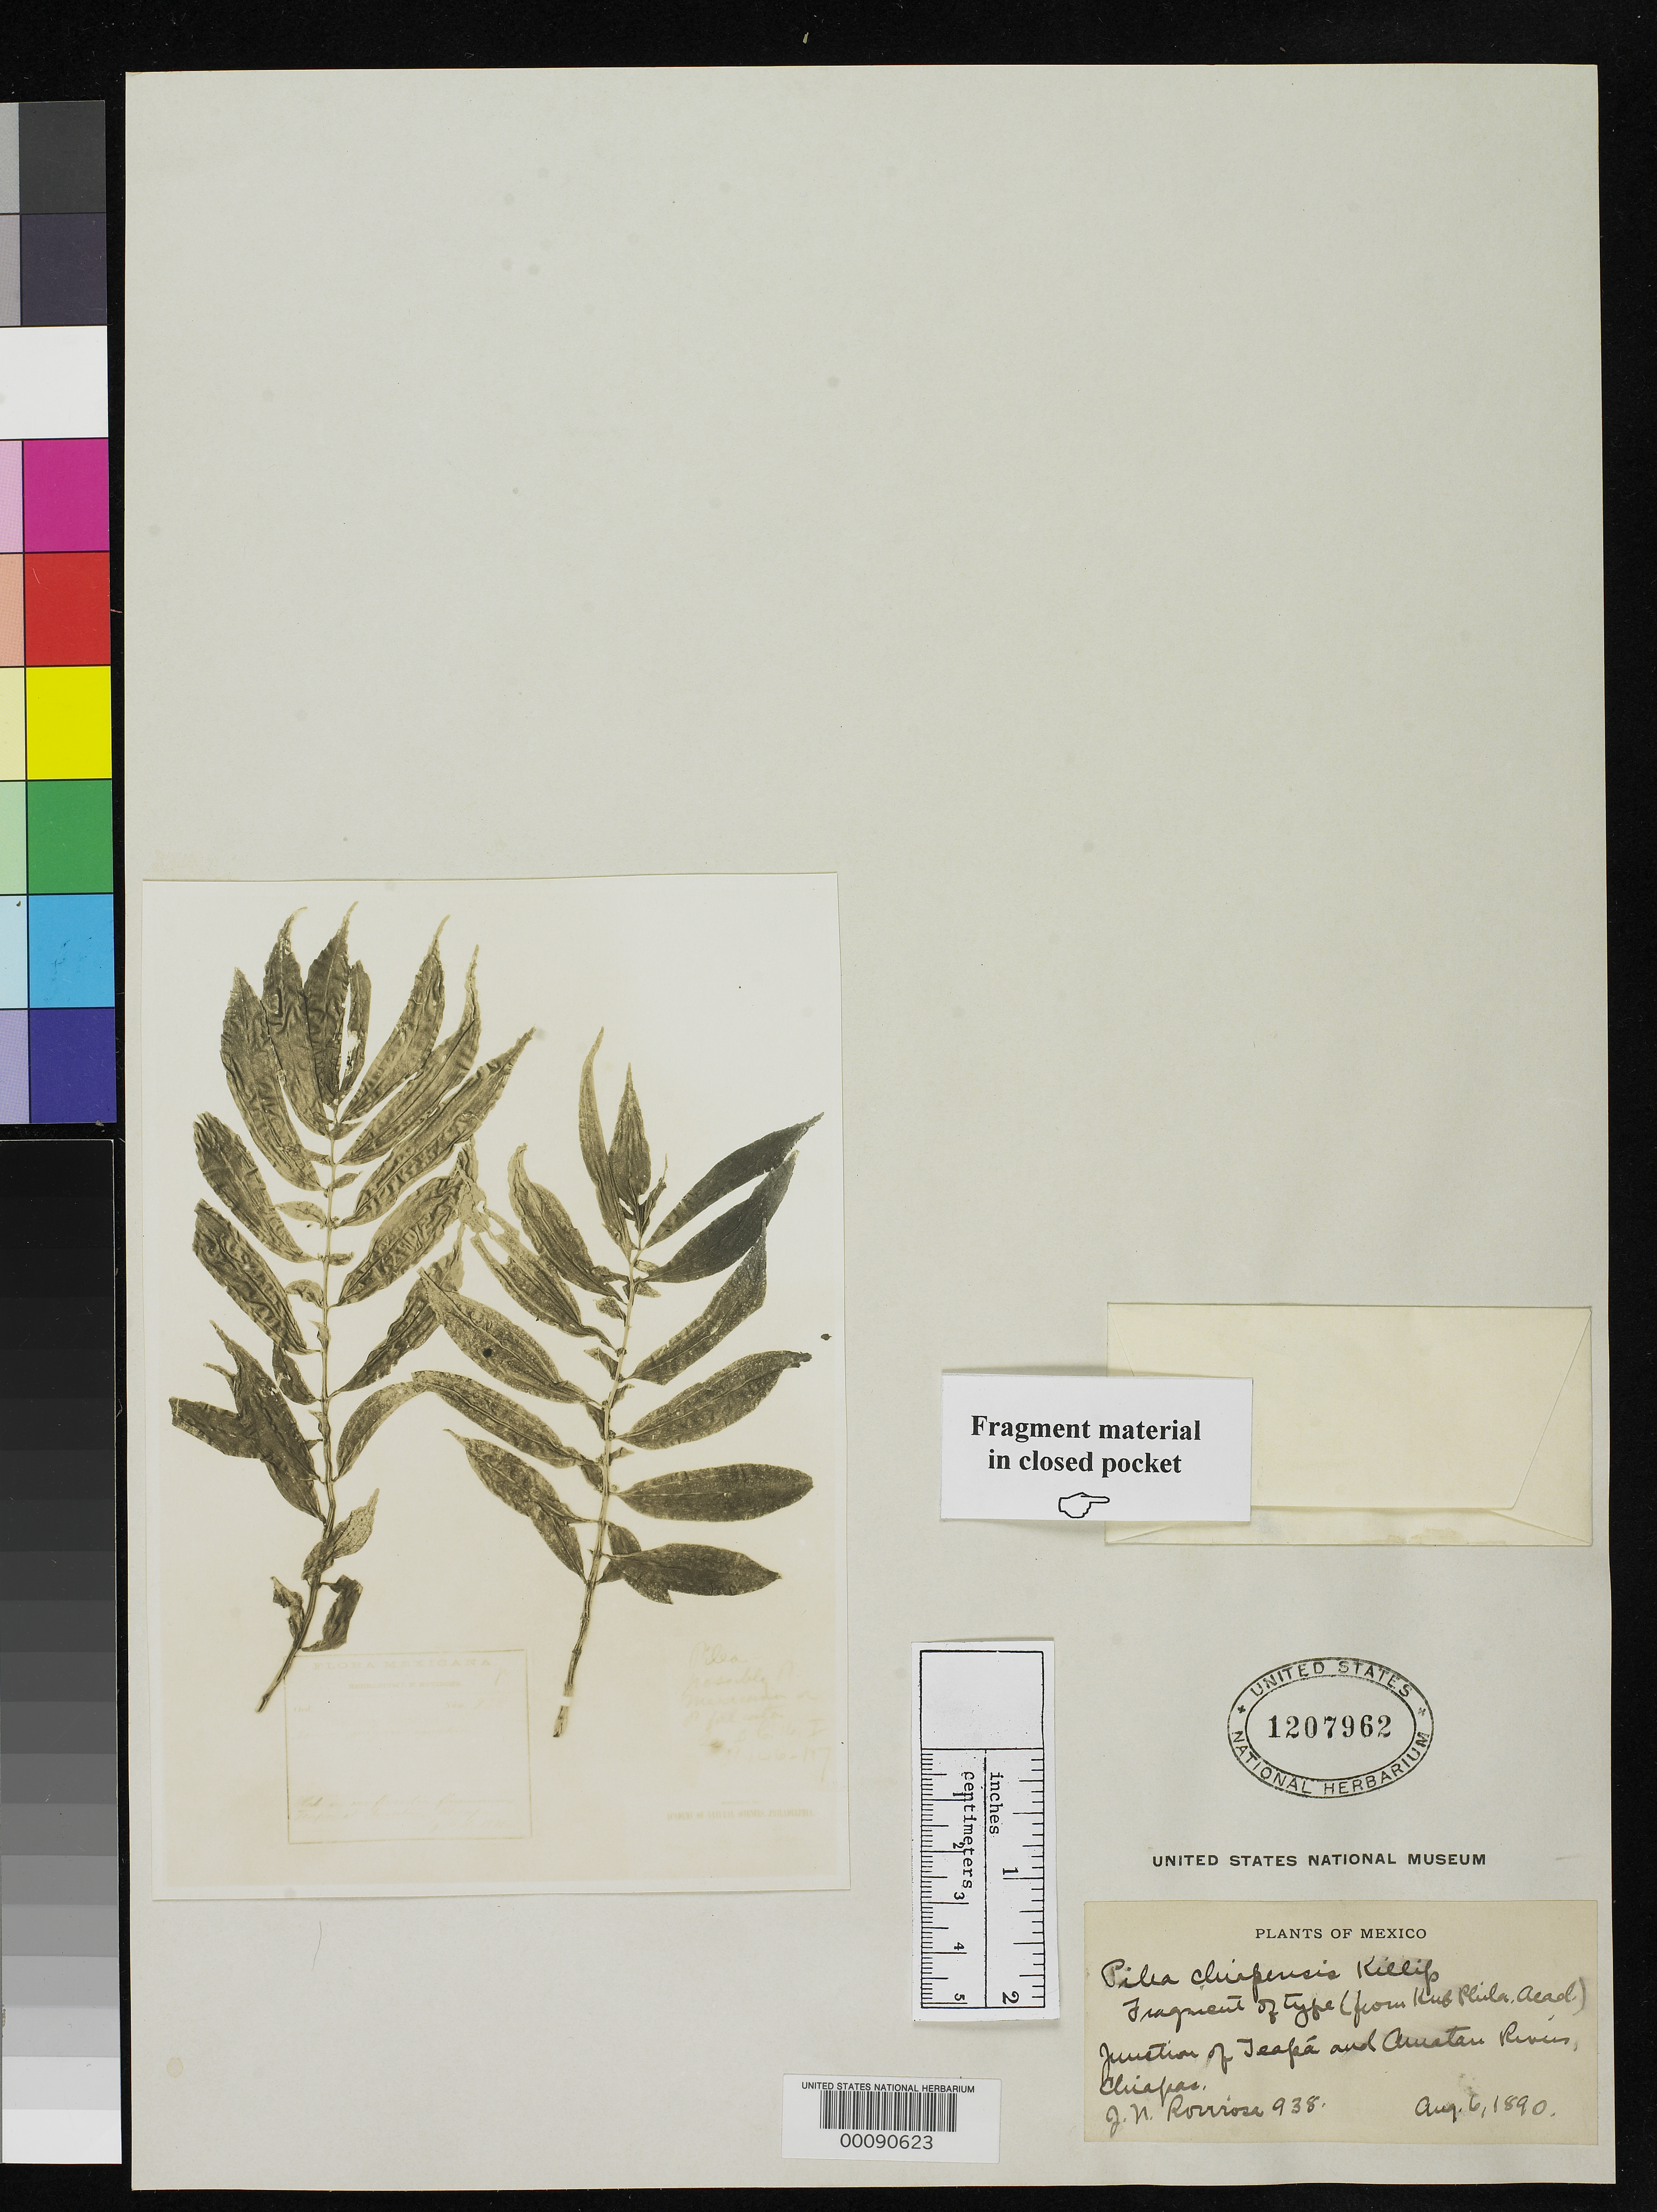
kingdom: Plantae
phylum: Tracheophyta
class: Magnoliopsida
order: Rosales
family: Urticaceae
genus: Pilea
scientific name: Pilea chiapensis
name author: Killip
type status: Isotype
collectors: J. Rivirosa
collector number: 938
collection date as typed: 06 Aug 1890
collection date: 1890-08-06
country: Mexico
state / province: Chiapas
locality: Junction of Teapa and Amatan rivers.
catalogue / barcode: US 1207962